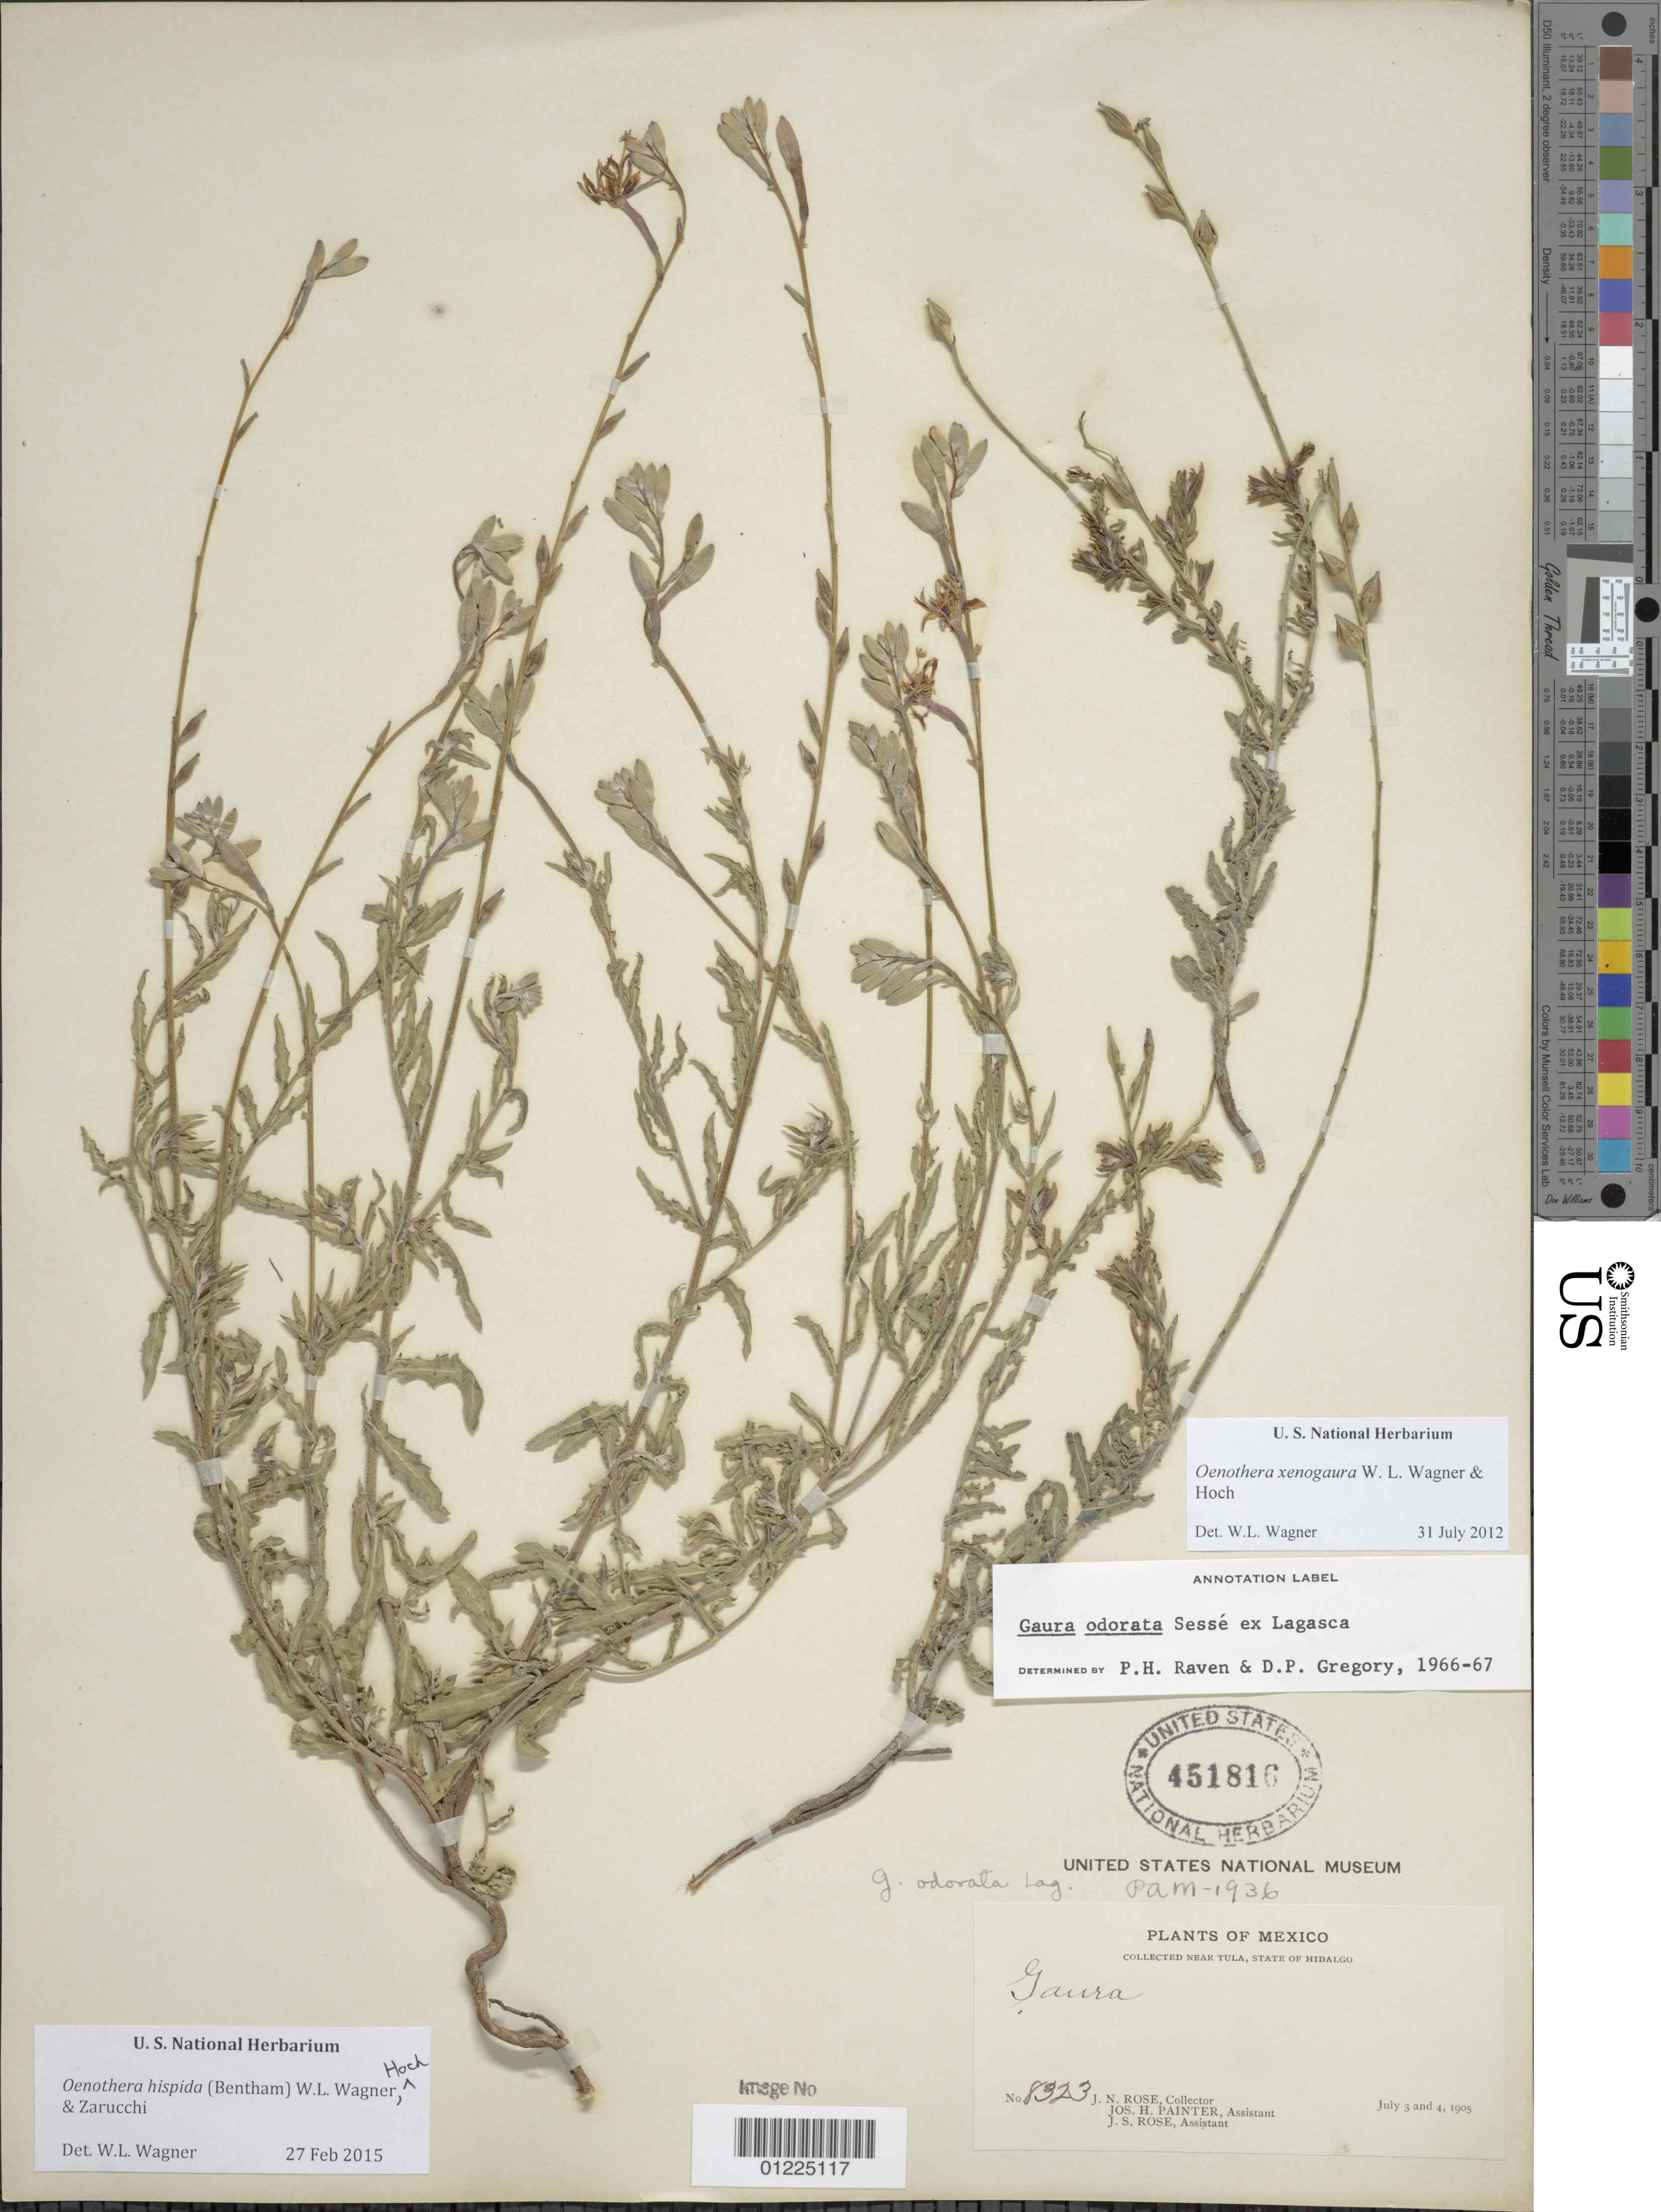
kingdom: Plantae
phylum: Tracheophyta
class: Magnoliopsida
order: Myrtales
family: Onagraceae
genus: Oenothera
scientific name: Oenothera hispida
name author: (Benth.) W.L. Wagner et al.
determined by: Wagner, W. L., (BOT), Smithsonian Institution - National Museum of Natural History (UNITED STATES)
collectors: J. N. Rose, J. H. Painter & J. S. Rose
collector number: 8323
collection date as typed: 03 Jul 1905 to 04 Jul 1905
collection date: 1905-07-03/1905-07-04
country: Mexico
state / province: Hidalgo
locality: Near Tula.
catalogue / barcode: US 451816